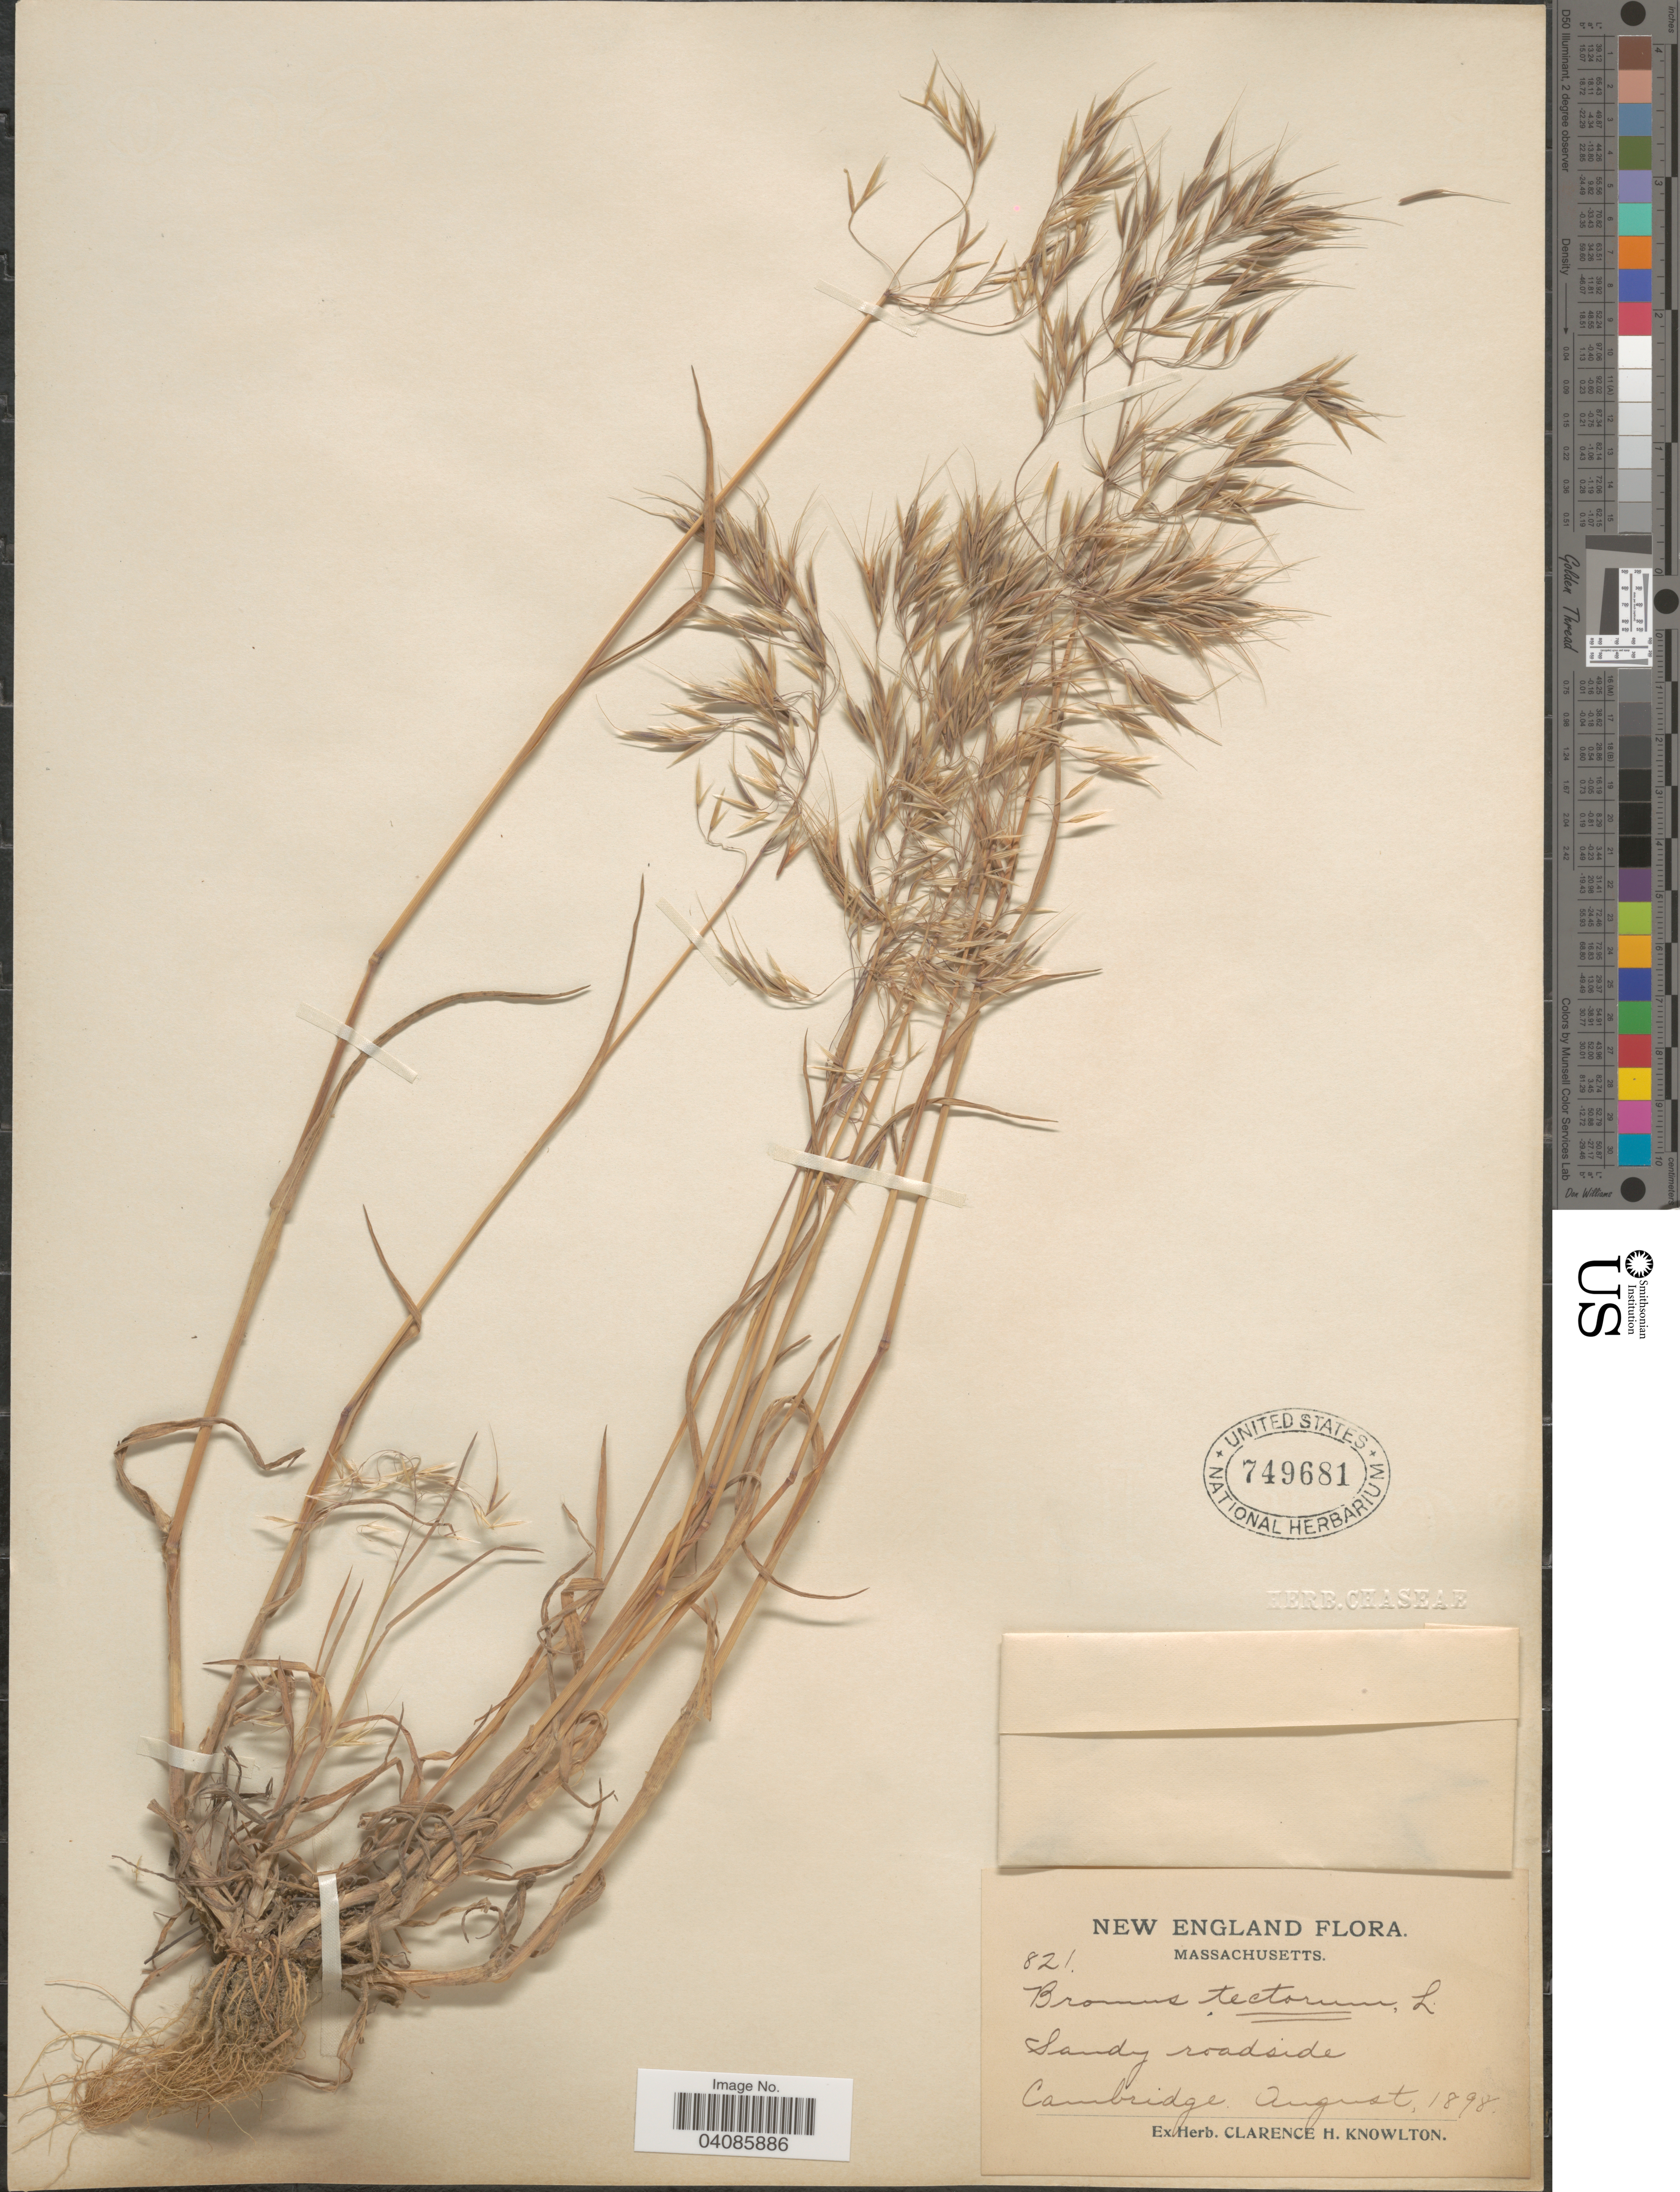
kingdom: Plantae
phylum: Tracheophyta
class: Liliopsida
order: Poales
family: Poaceae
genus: Bromus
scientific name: Bromus tectorum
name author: L.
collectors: Ex Herb. Clarence H. Knowlton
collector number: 821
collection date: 1898-08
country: United States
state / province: Massachusetts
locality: New England. Sandy roadside. Cambridge.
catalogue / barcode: US 749681